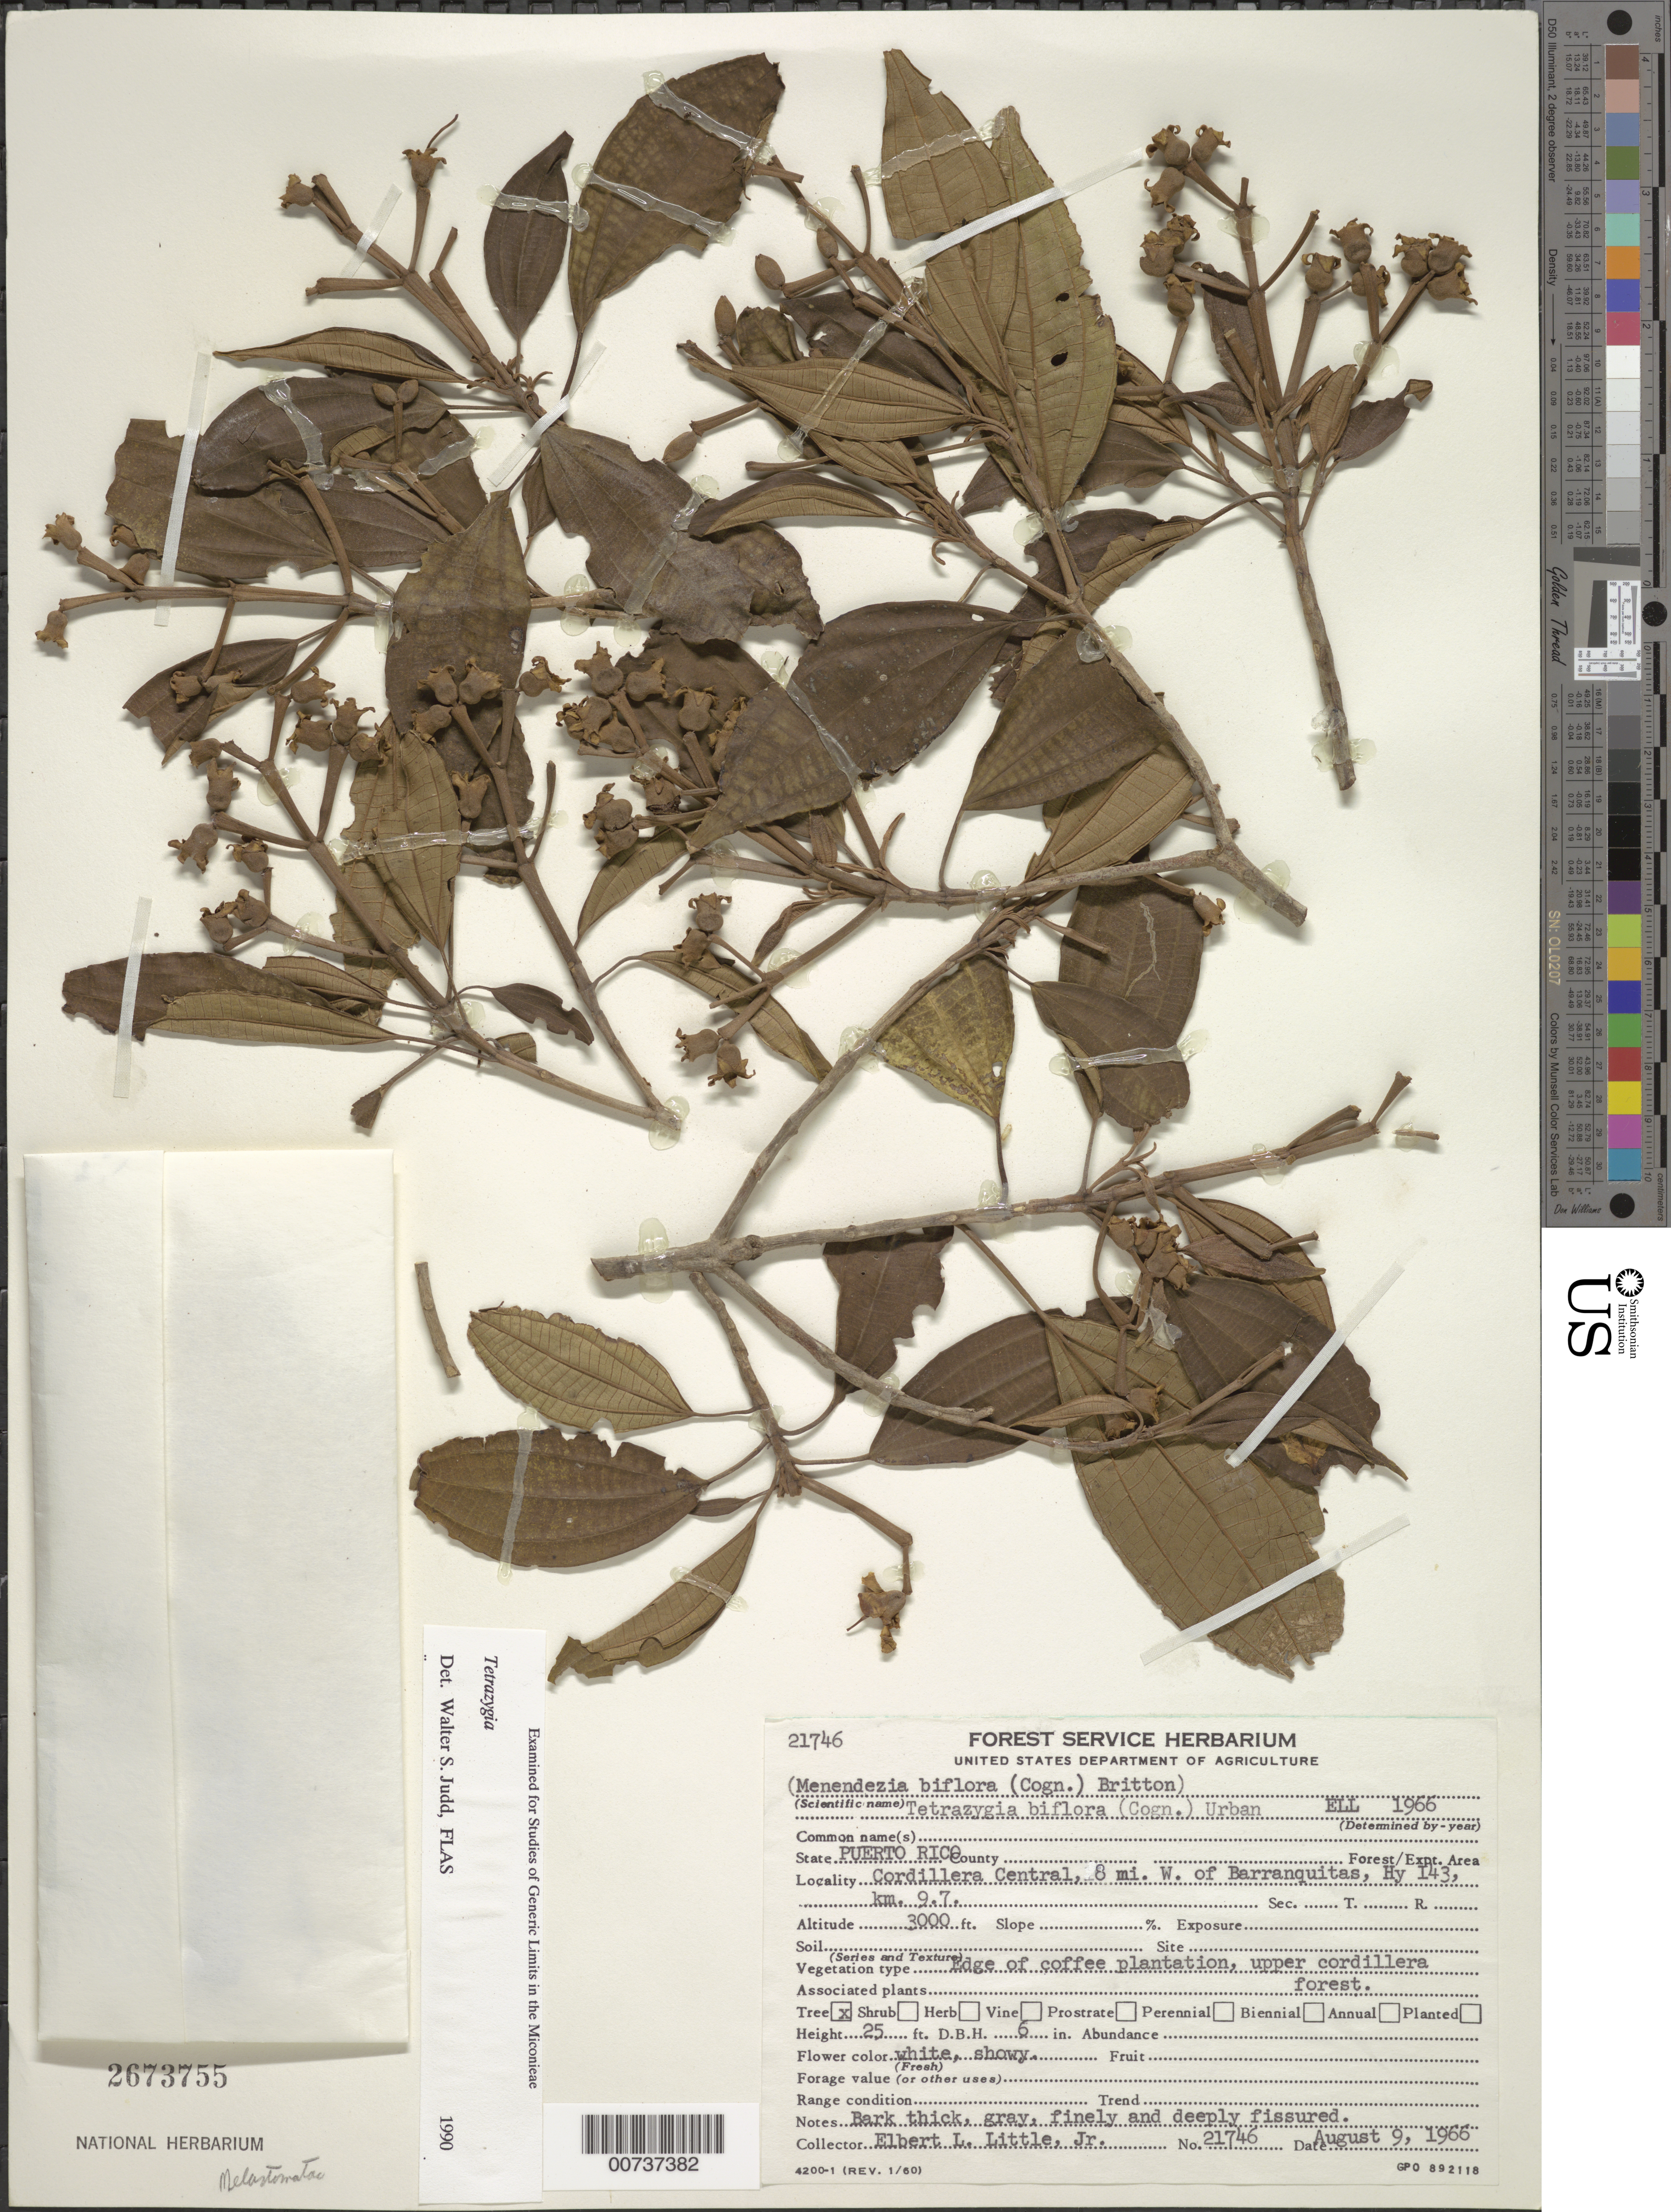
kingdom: Plantae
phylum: Tracheophyta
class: Magnoliopsida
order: Myrtales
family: Melastomataceae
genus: Tetrazygia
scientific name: Tetrazygia biflora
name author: (Cogn.) Urb.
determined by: Little, Elbert L., Jr., (FSSR), United States Department of Agriculture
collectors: E. L. Little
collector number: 21746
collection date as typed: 09 Aug 1966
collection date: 1966-08-09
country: Puerto Rico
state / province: Barranquitas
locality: Cordillera Central, 8 miles W of Barranquitas, Hy 143, km 9.7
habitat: Edge of coffee platation, upper cordillera forest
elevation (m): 914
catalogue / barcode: US 2673755